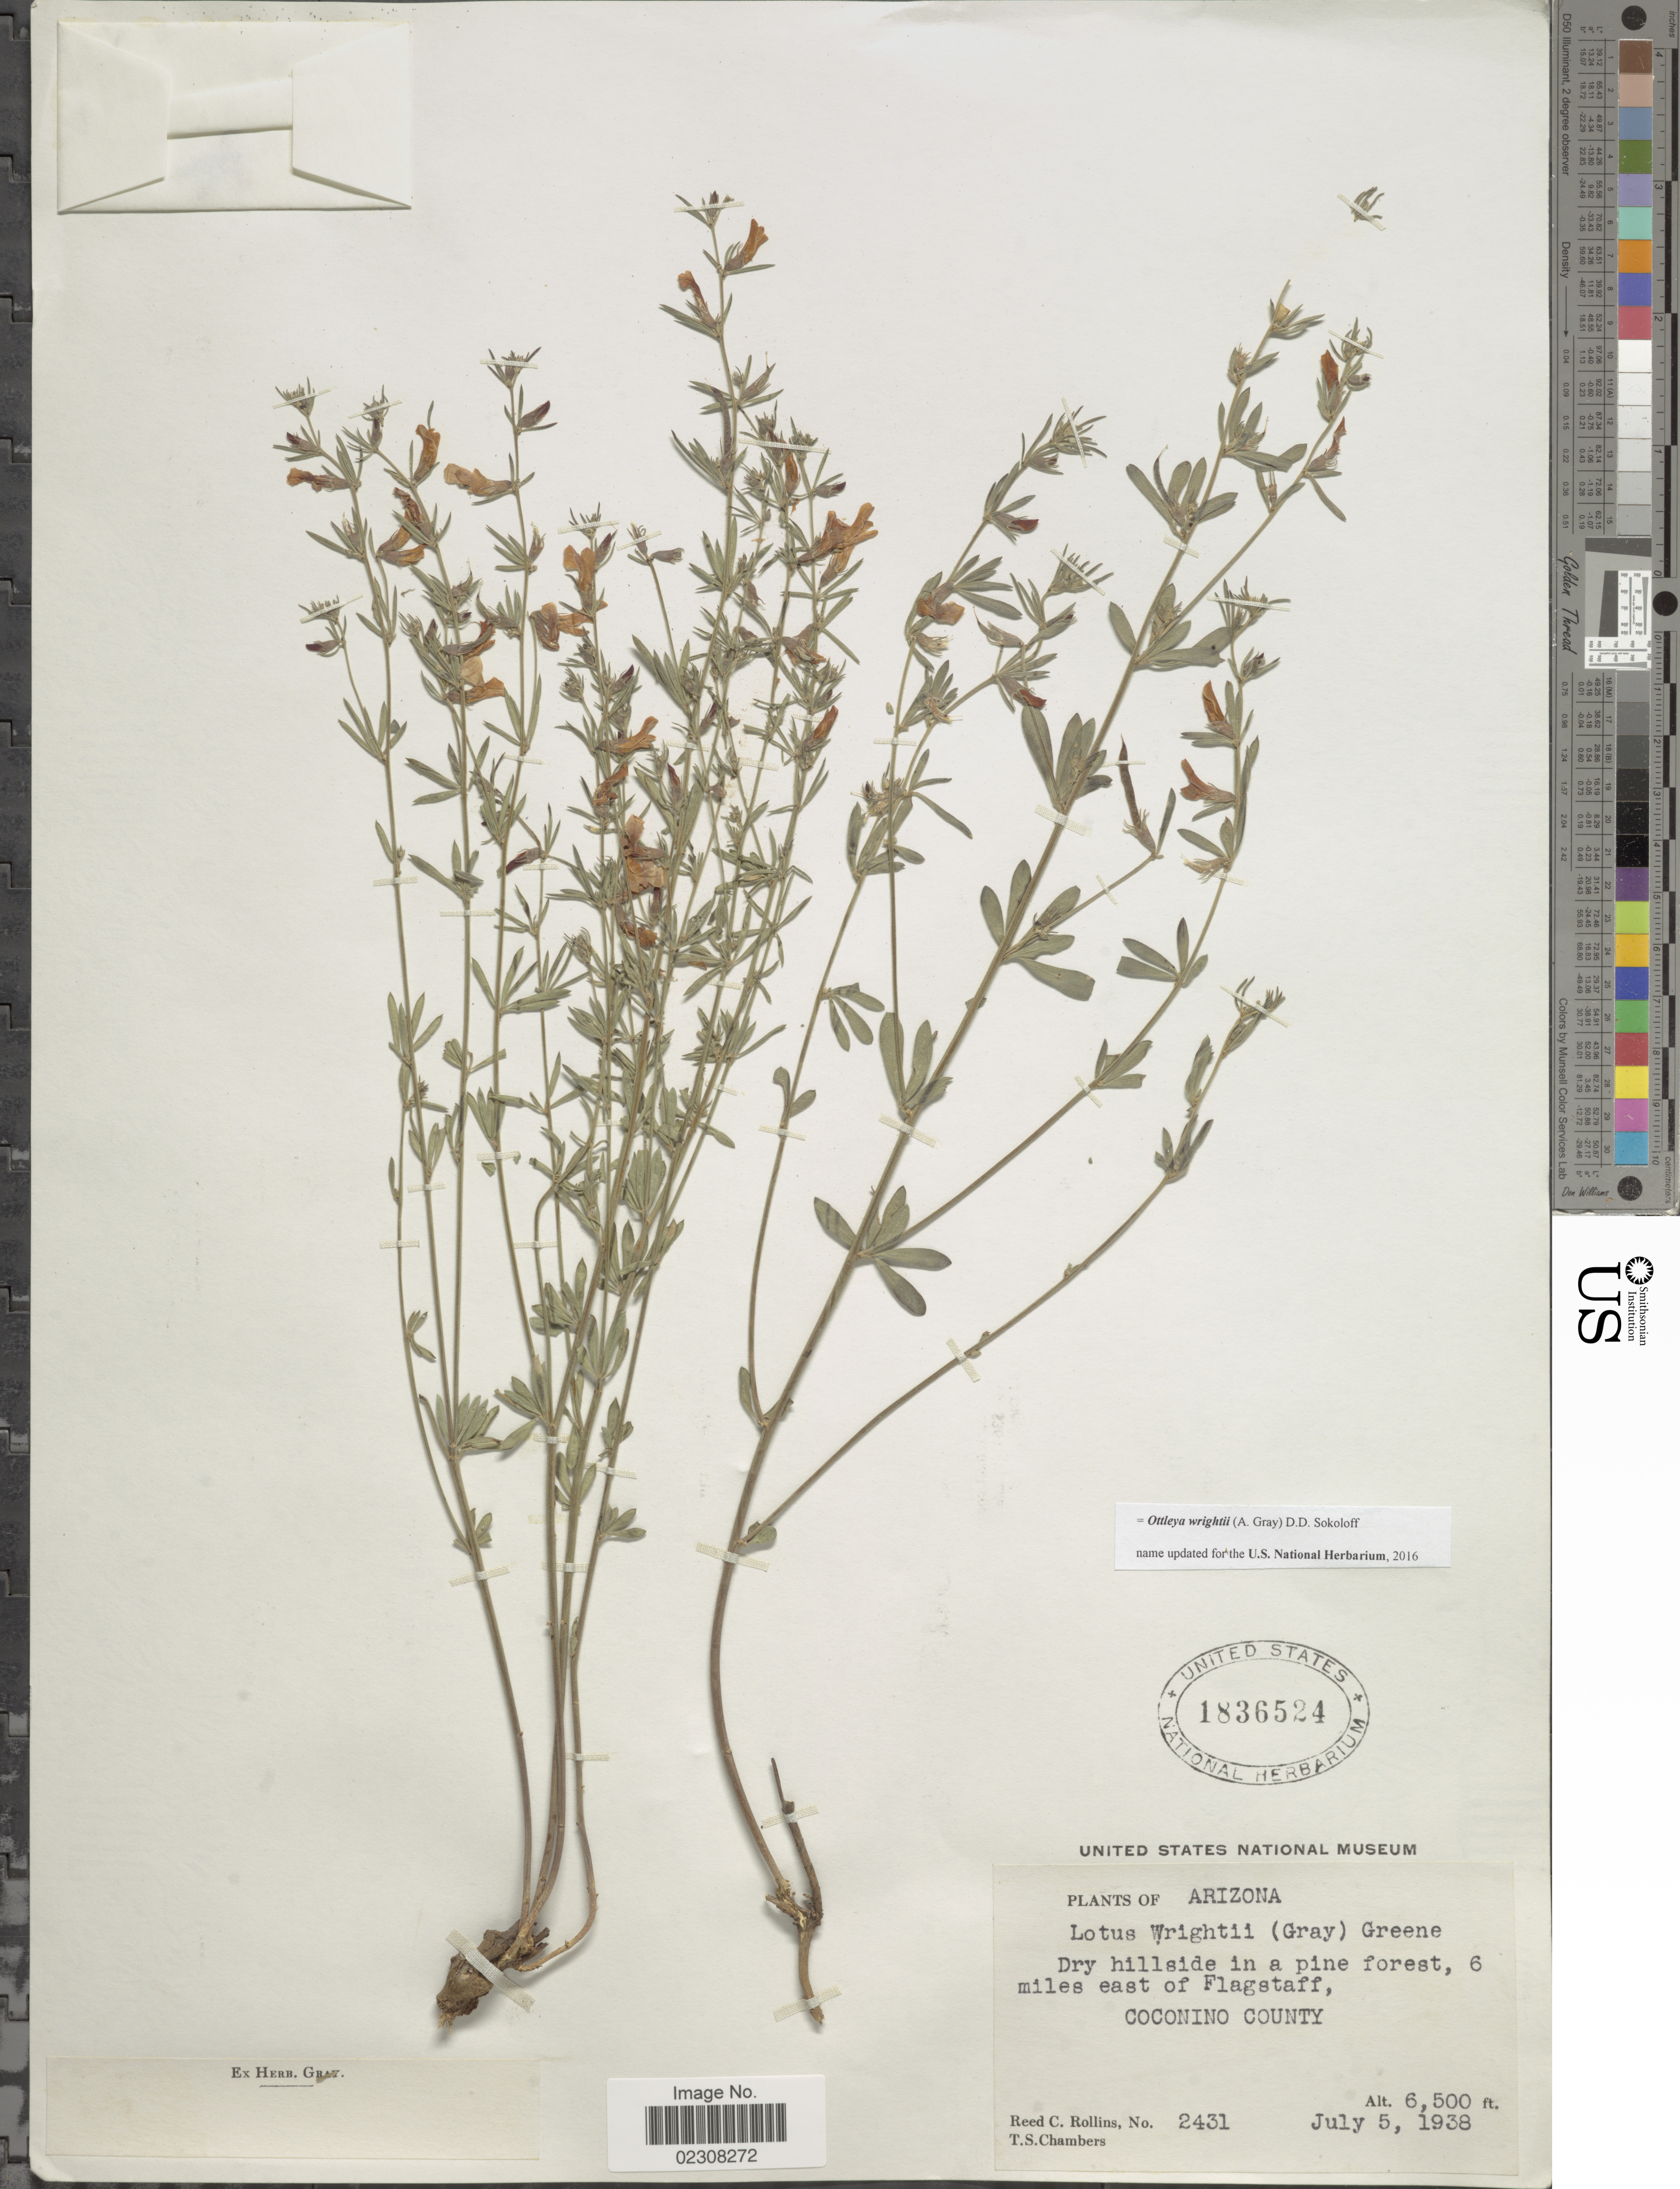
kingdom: Plantae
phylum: Tracheophyta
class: Magnoliopsida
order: Fabales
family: Fabaceae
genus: Ottleya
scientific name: Ottleya wrightii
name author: (A. Gray) D.D. Sokoloff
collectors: R. C. Rollins & T. Chambers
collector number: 2431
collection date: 1938-07-05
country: United States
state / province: Arizona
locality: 6 miles east of Flagstaff, Coconino County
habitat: dry hillside in a pine forest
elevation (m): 1981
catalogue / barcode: US 1836524